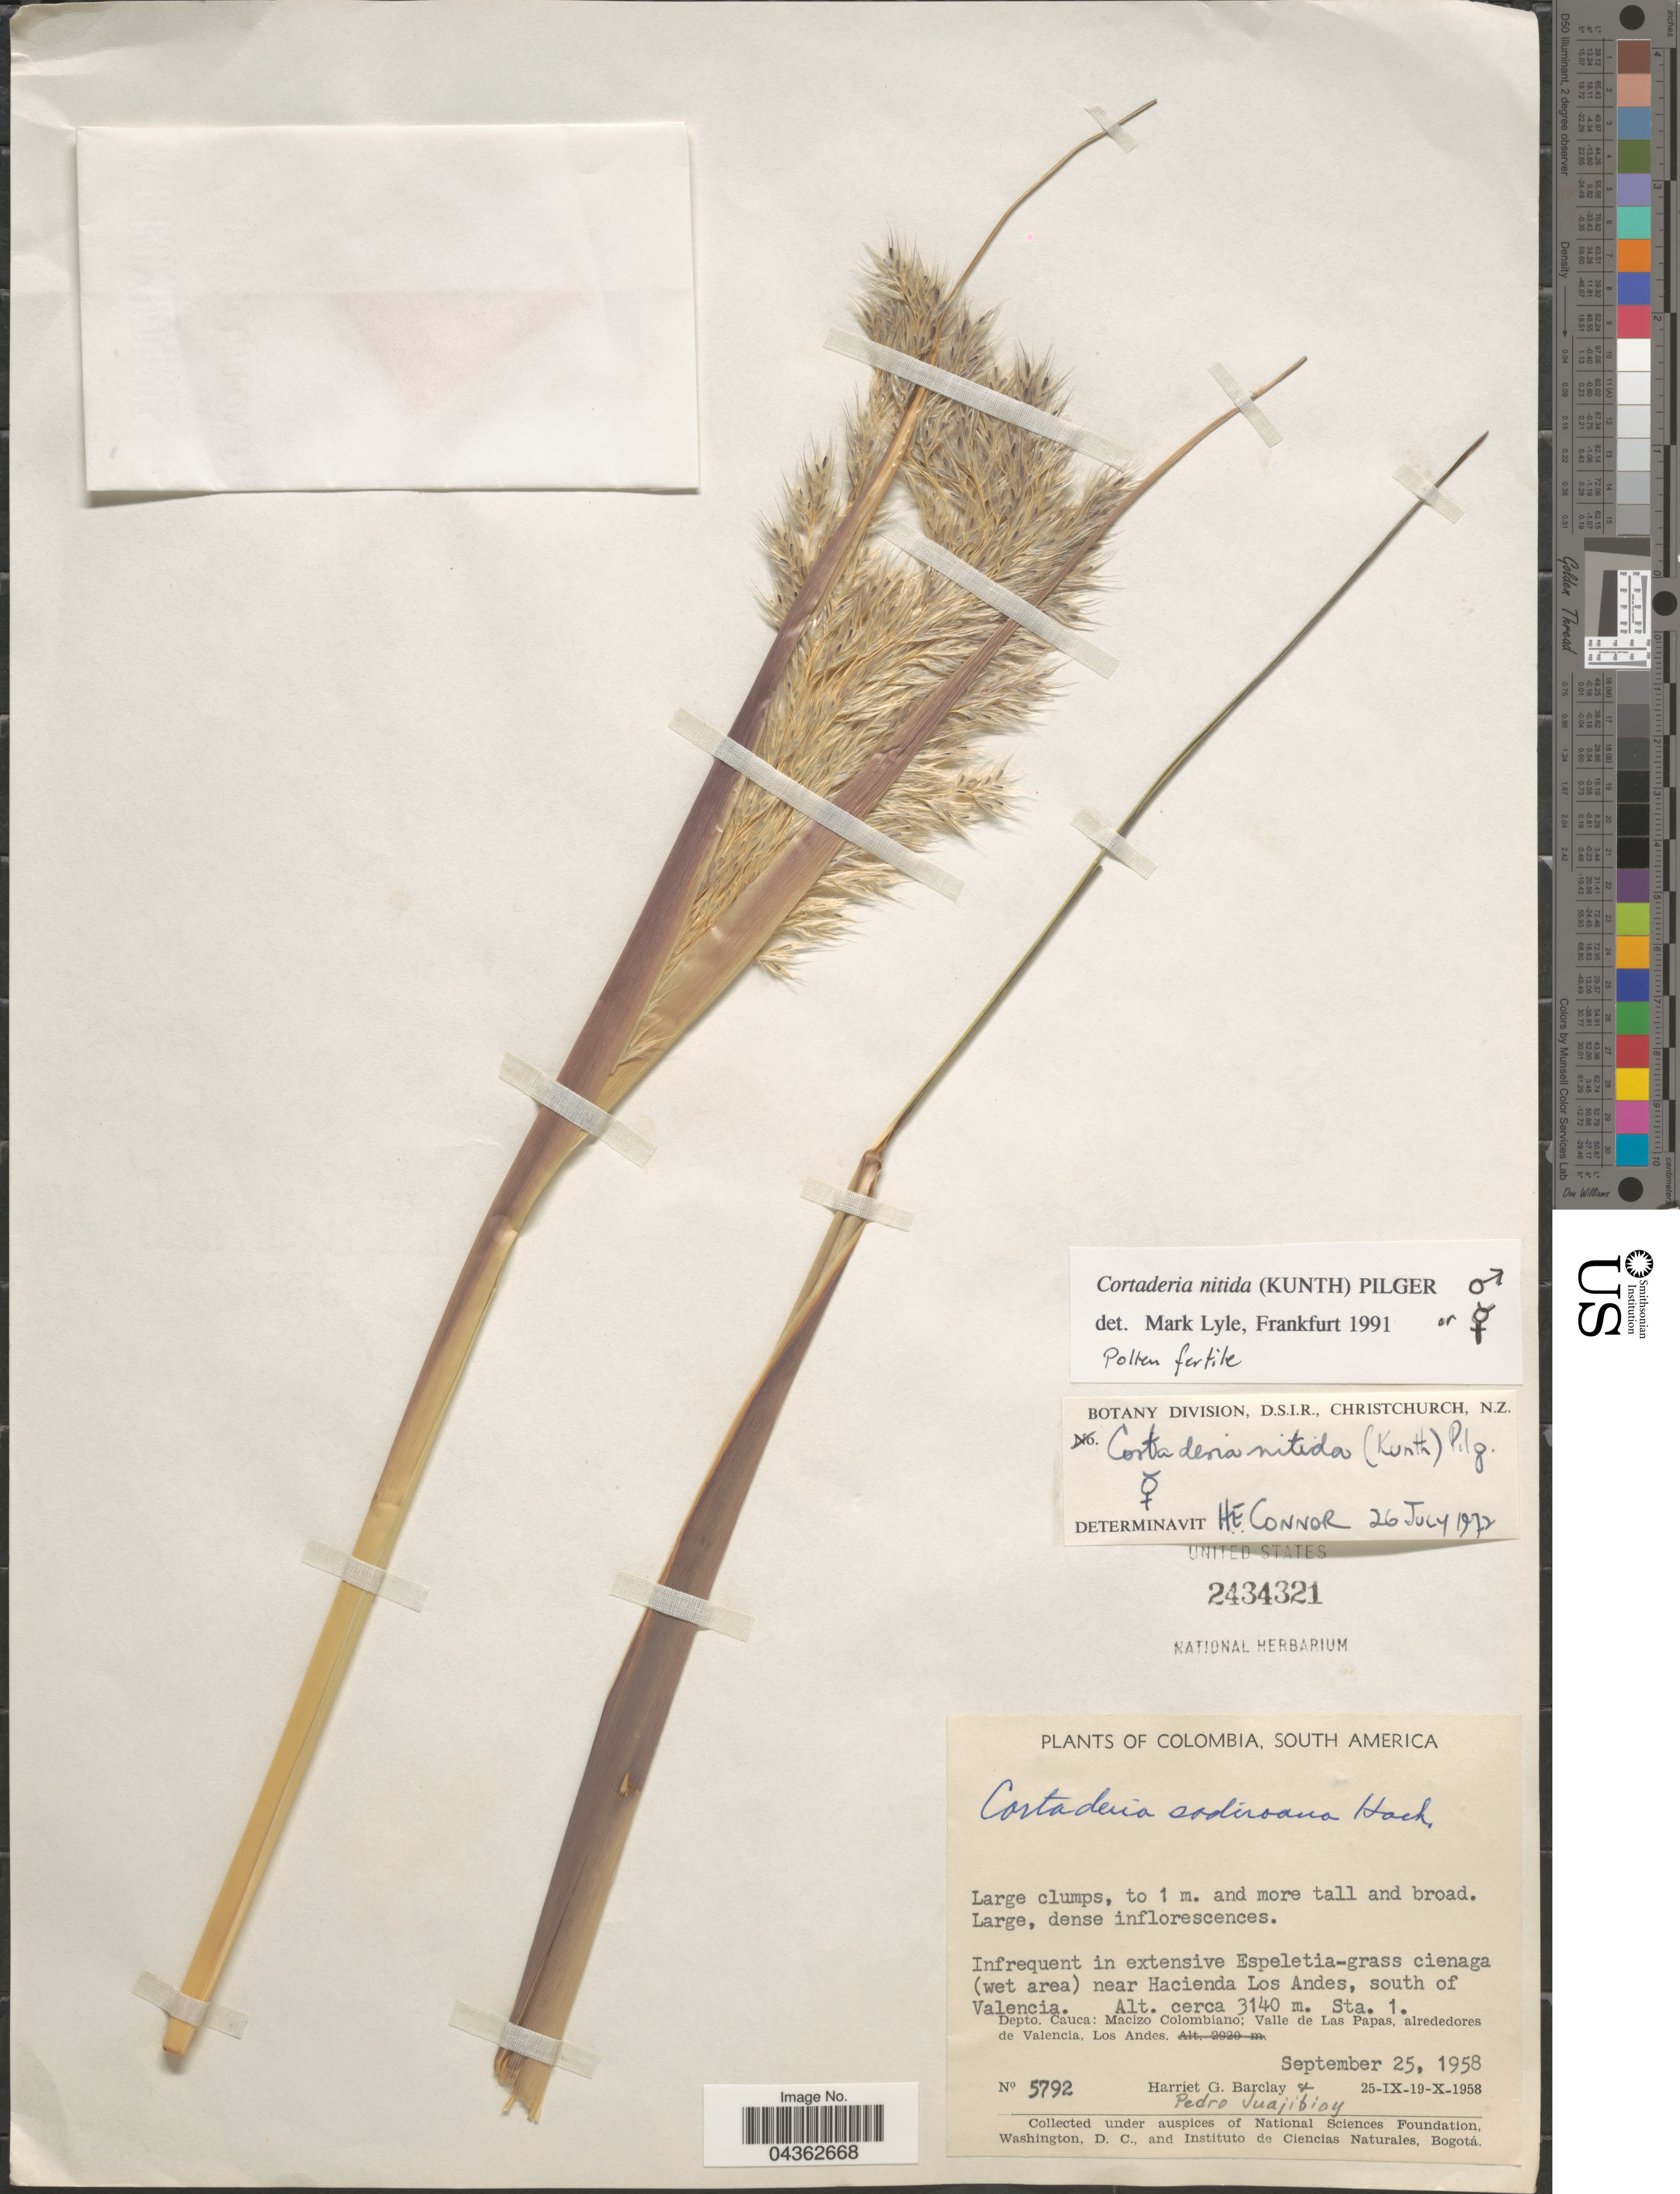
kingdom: Plantae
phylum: Tracheophyta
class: Liliopsida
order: Poales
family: Poaceae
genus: Cortaderia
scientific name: Cortaderia nitida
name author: (Kunth) Pilg.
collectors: H. G. Barclay & P. Juajibioy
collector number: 5792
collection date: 1958-09-25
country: Colombia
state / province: Cauca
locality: Near Hacienda Los Andes, south of Valencia. Sta. 1. Depto. Cauca: Macizo Colombiano; Valle de Las Papas, alrededores de Valencia, Los Andes.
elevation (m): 3140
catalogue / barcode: US 2434321